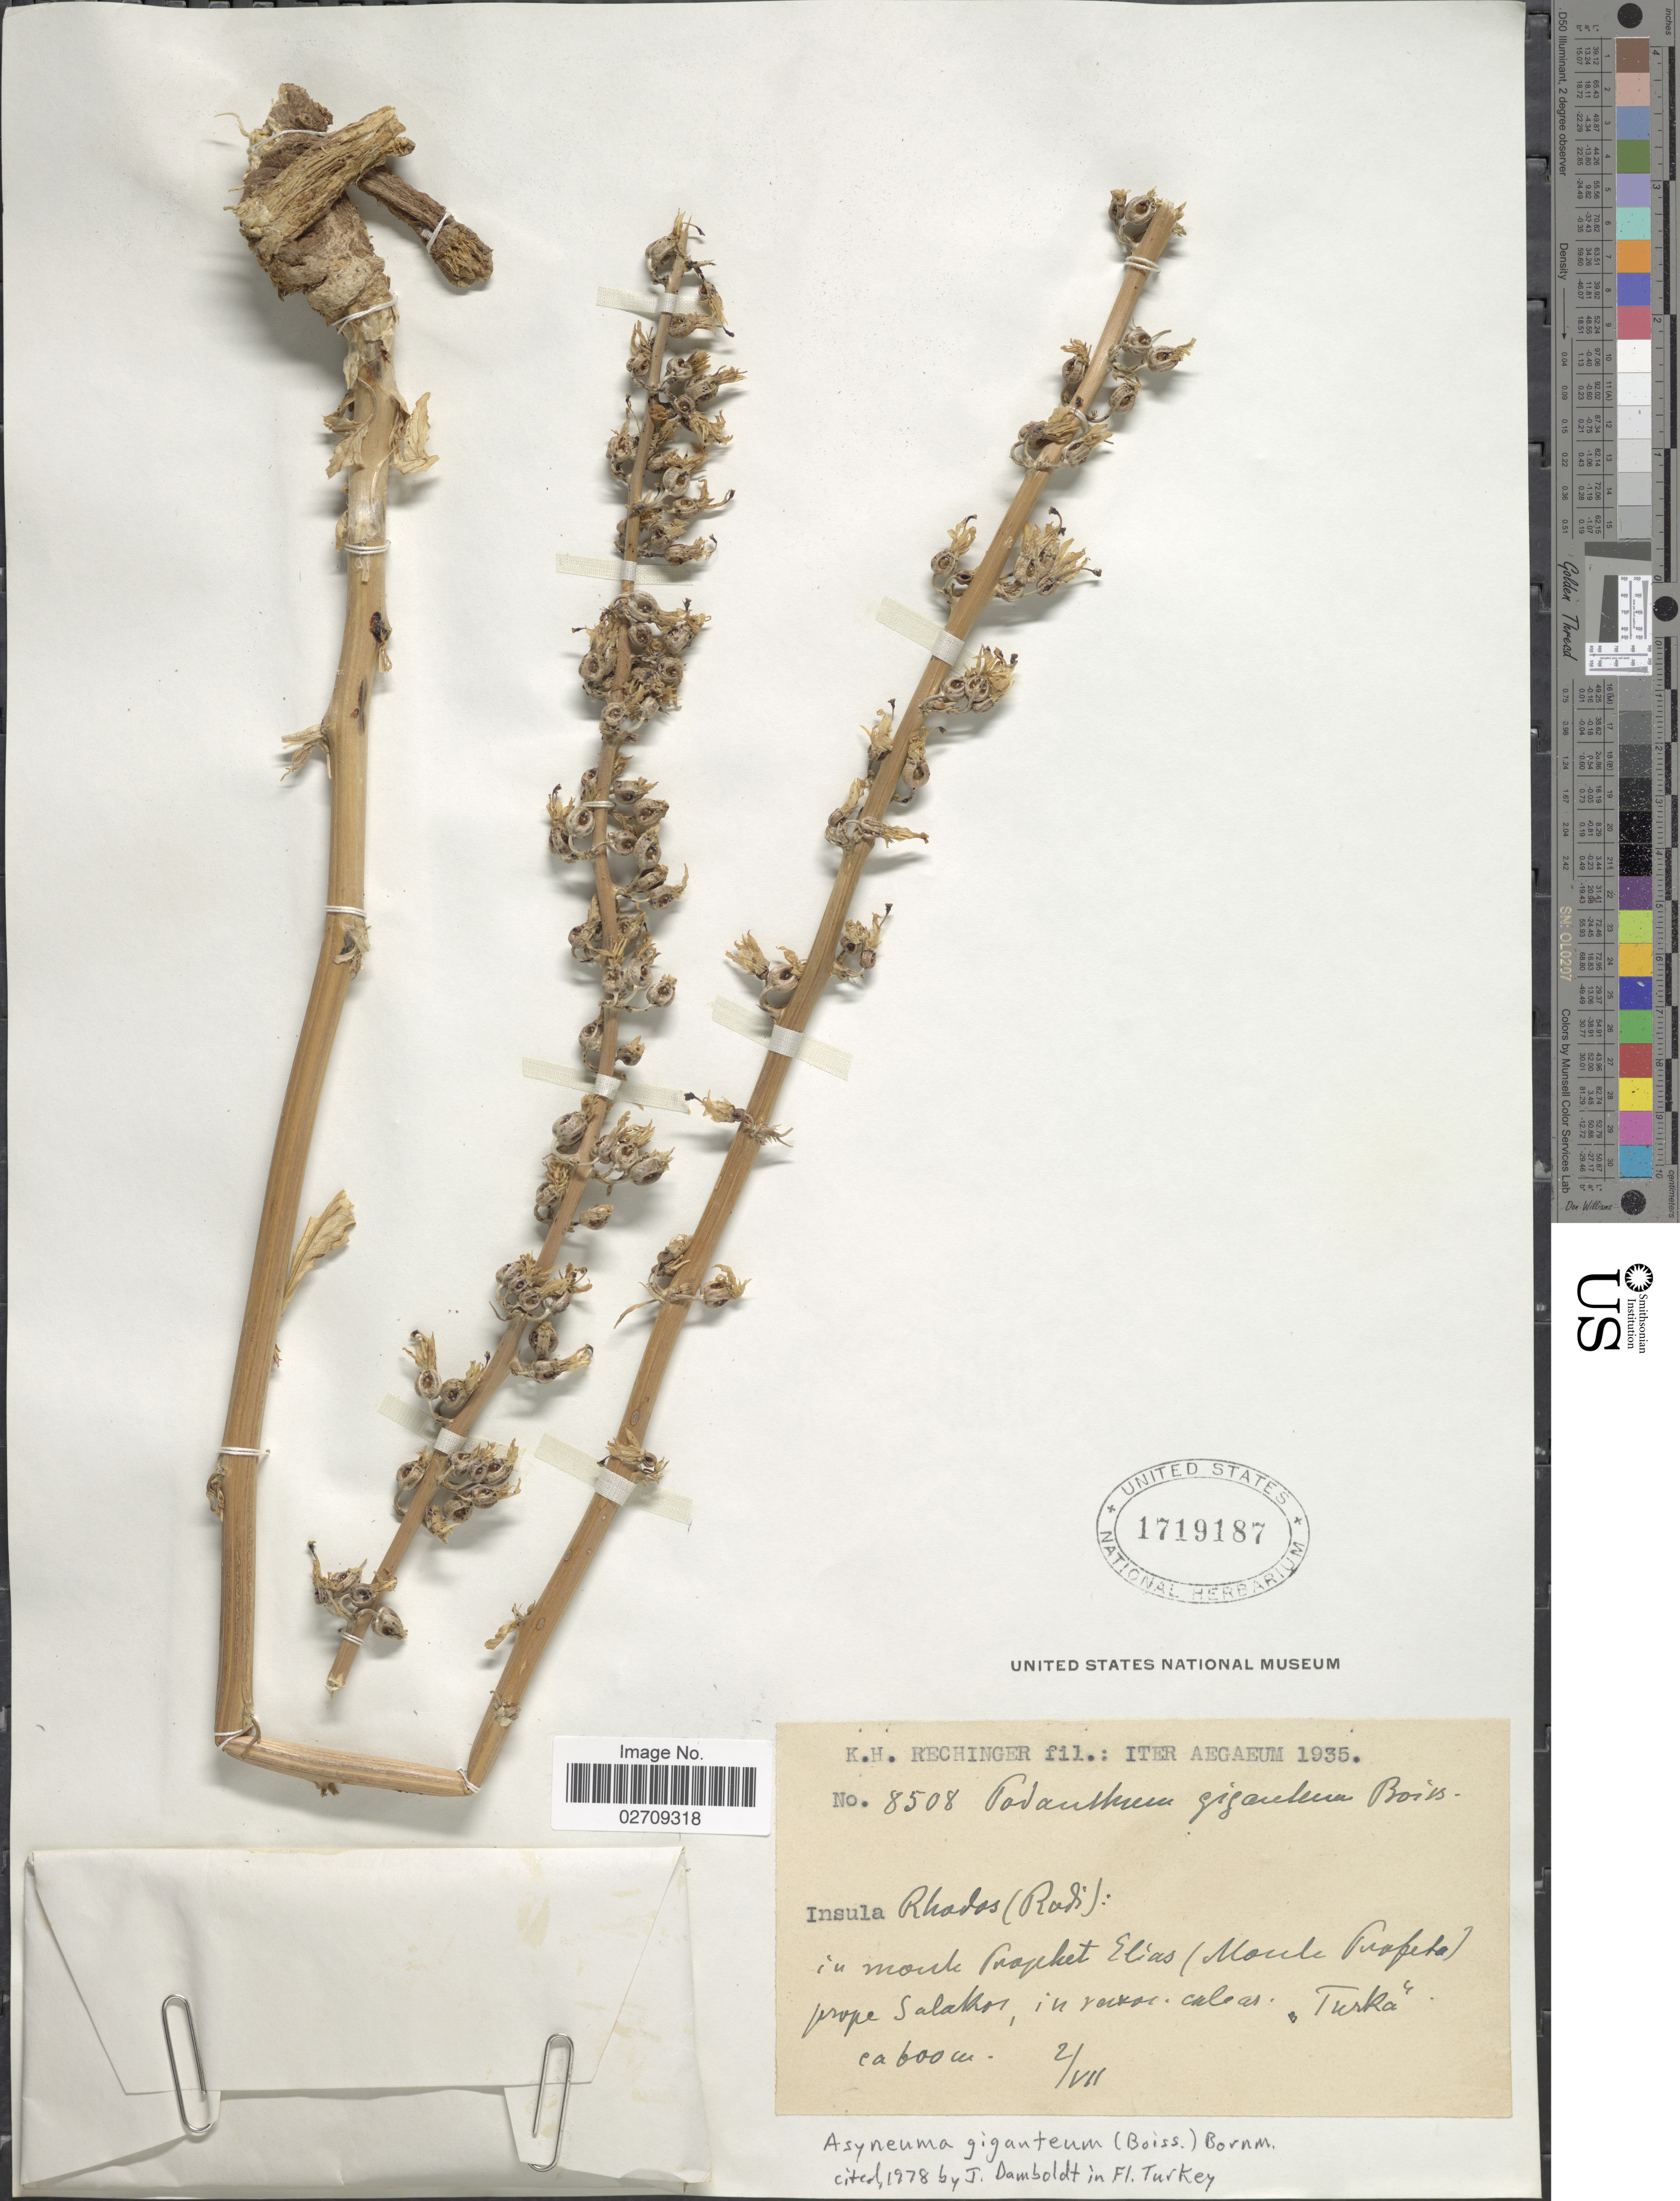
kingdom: Plantae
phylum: Tracheophyta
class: Magnoliopsida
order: Asterales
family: Campanulaceae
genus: Phyteuma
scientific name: Phyteuma giganteum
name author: (Boiss.) Nyman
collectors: K. H. Rechinger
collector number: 8508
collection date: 1935-07-02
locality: Aegaeum, Insula Rhodos (Rodi): in monte prachet Elias (Monte Propeta) Prope Salakos, in rocoi Caleas Turka [interpreted]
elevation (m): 600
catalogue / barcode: US 1719187